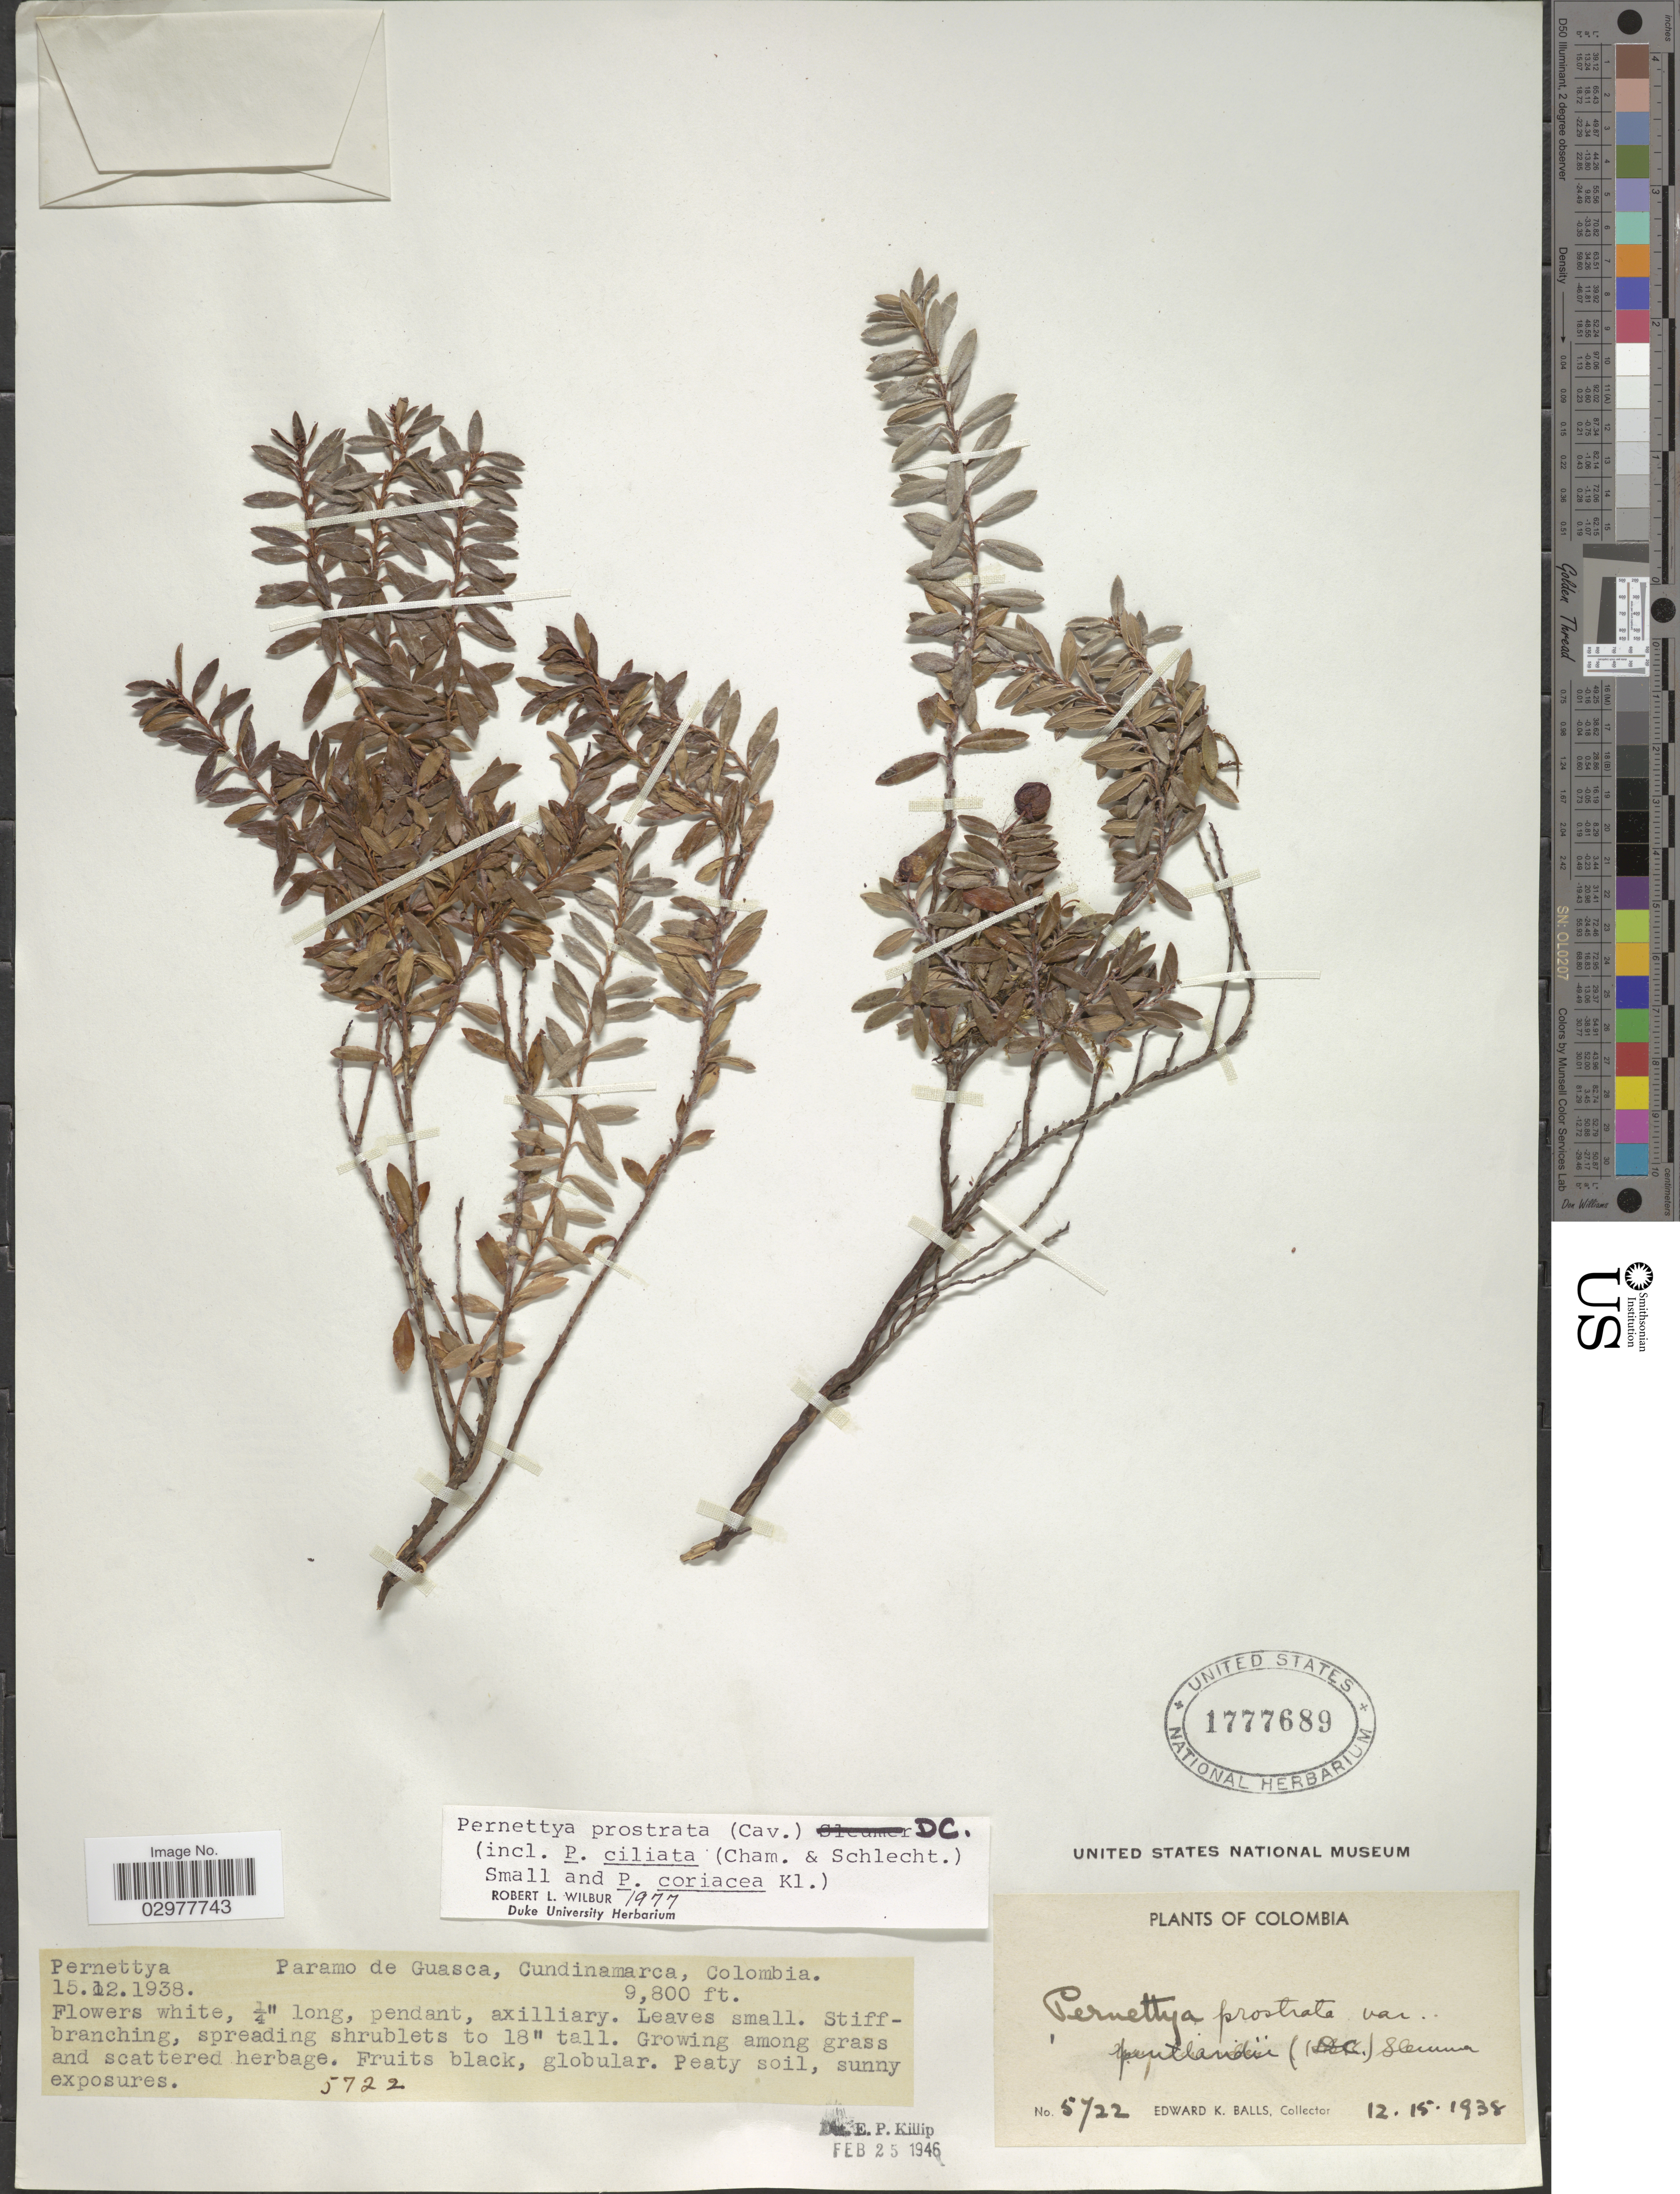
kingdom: Plantae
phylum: Tracheophyta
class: Magnoliopsida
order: Ericales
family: Ericaceae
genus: Pernettya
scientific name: Pernettya prostrata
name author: (Cav.) DC.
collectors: E. K. Balls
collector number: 5722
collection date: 1938-12-15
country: Colombia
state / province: Cundinamarca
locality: Paramo e Guasca.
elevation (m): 2987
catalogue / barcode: US 1777689